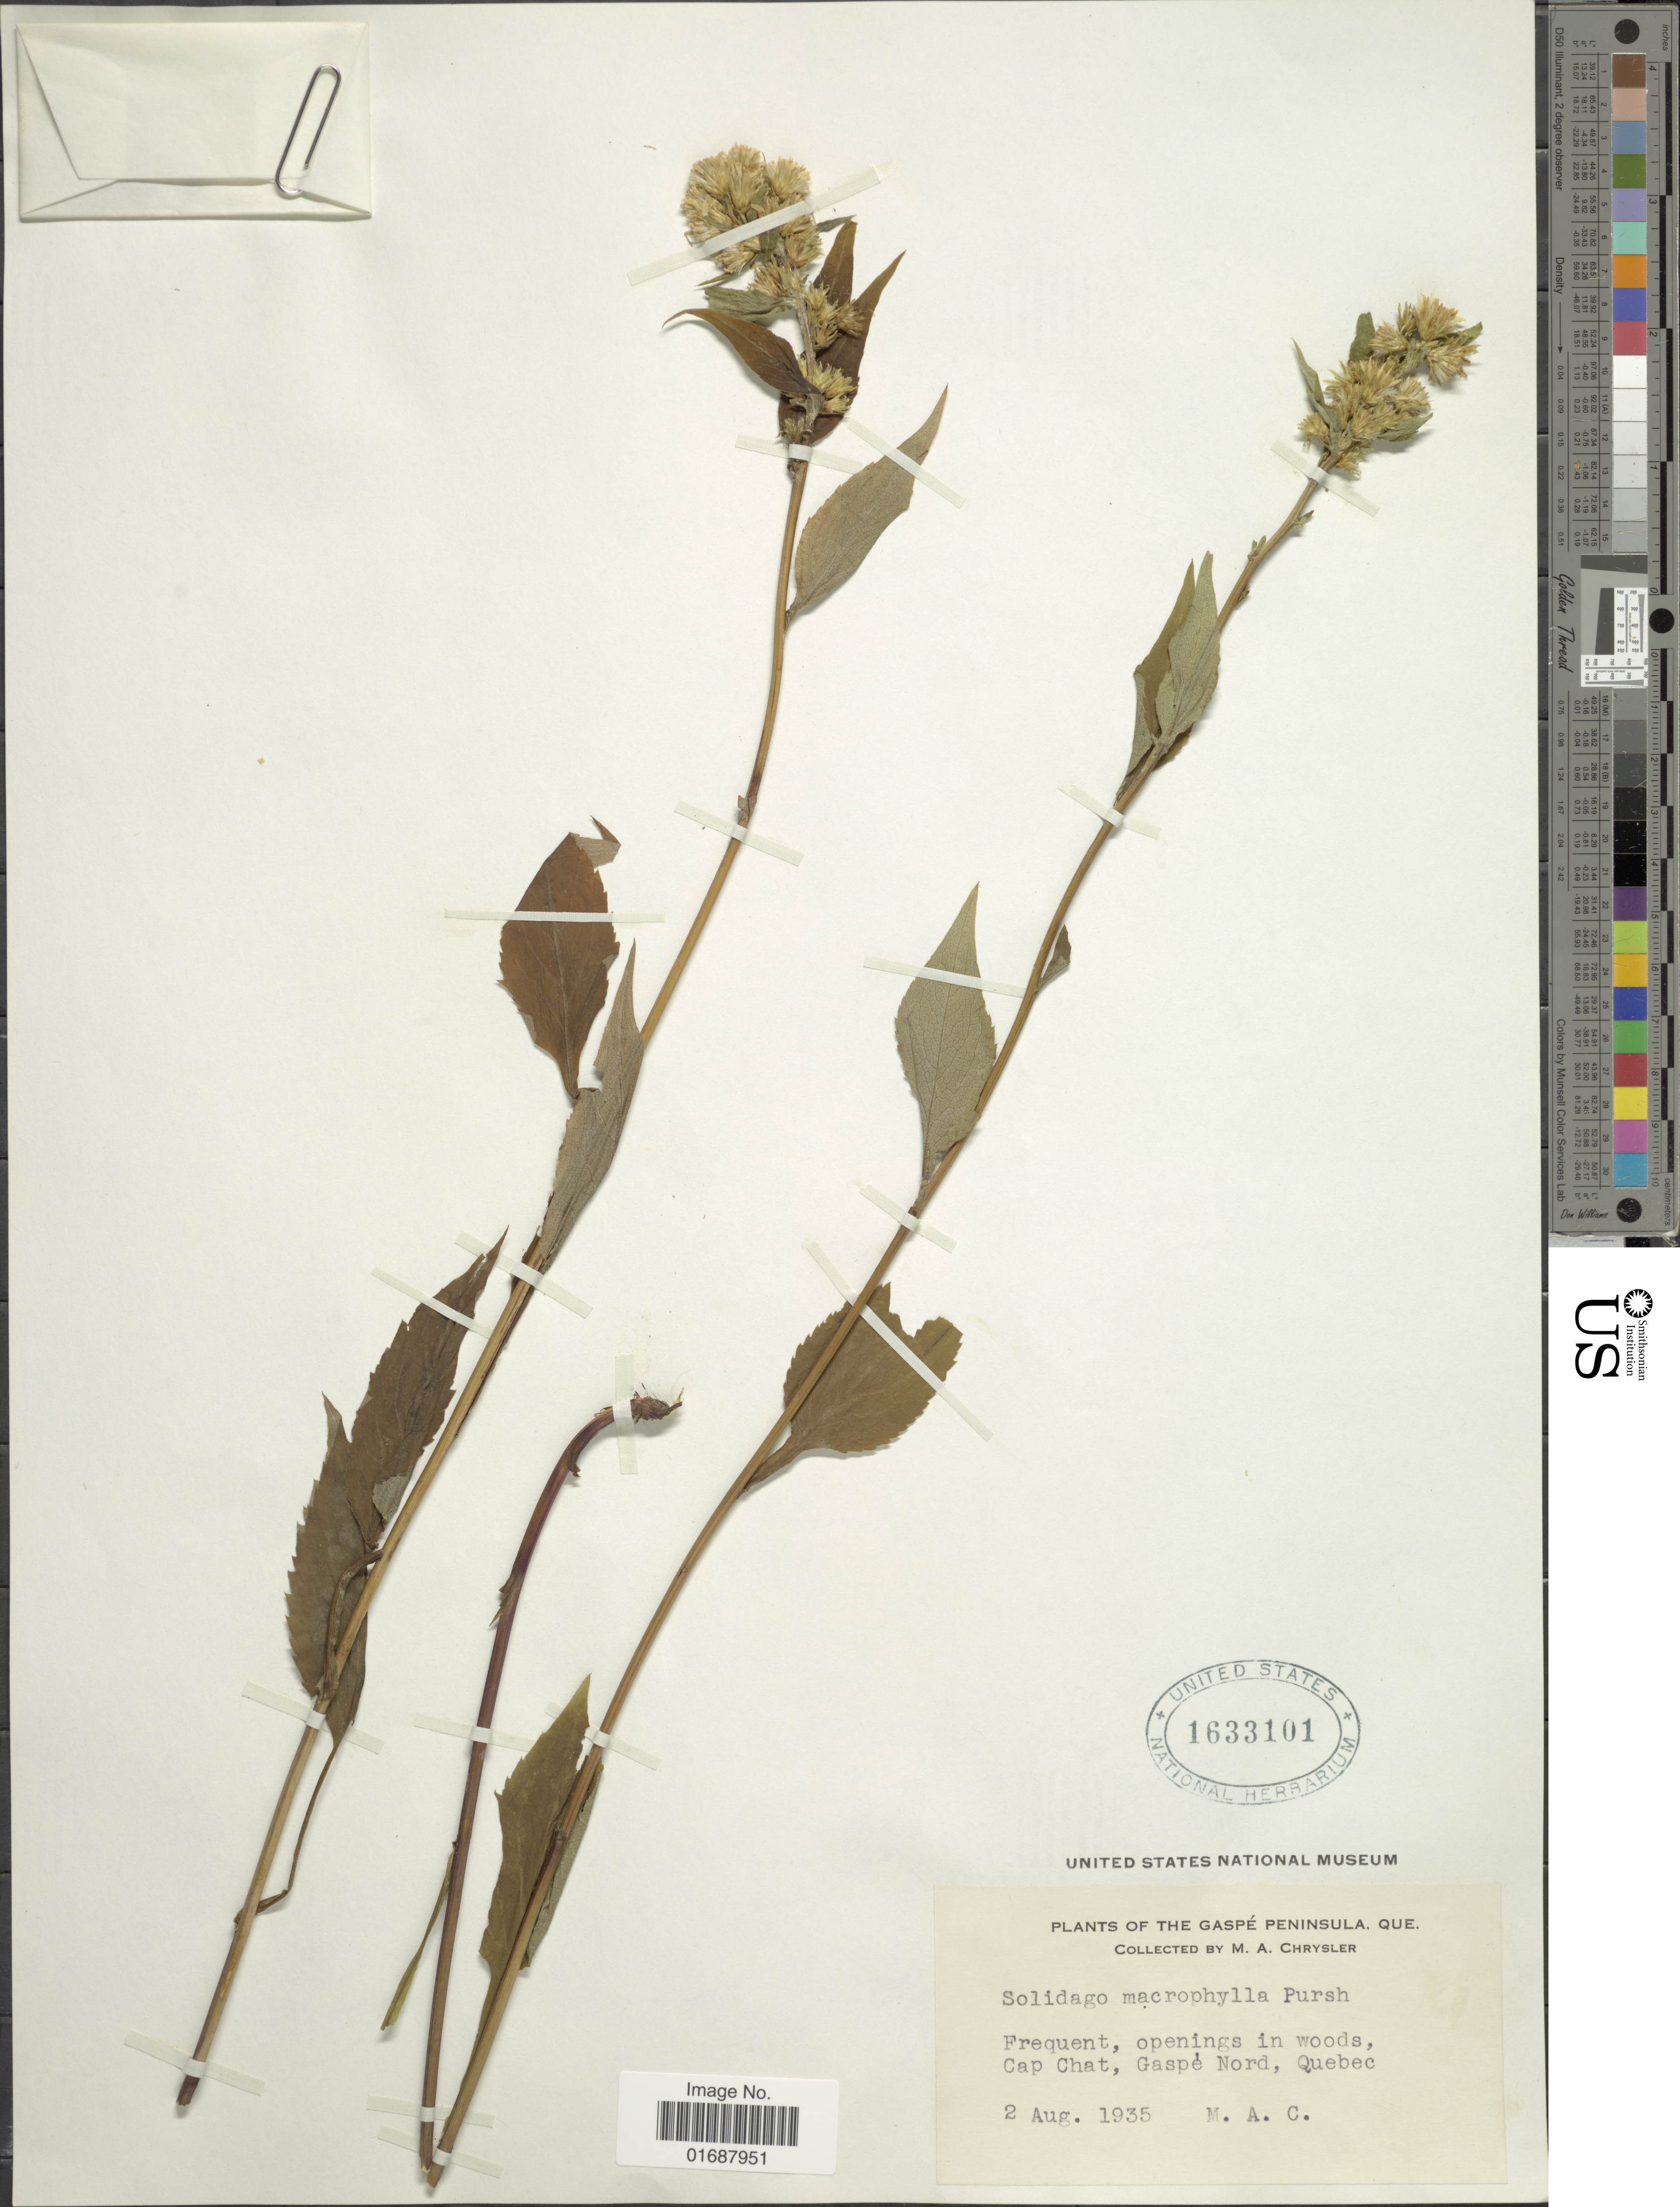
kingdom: Plantae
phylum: Tracheophyta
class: Magnoliopsida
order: Asterales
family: Asteraceae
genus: Solidago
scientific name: Solidago macrophylla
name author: Banks ex Pursh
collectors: M. A. Chrysler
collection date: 1935-08-02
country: Canada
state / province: Quebec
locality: Cap Chat, Gaspe Nord, Quebec. Gaspe Peninsula.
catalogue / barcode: US 1633101